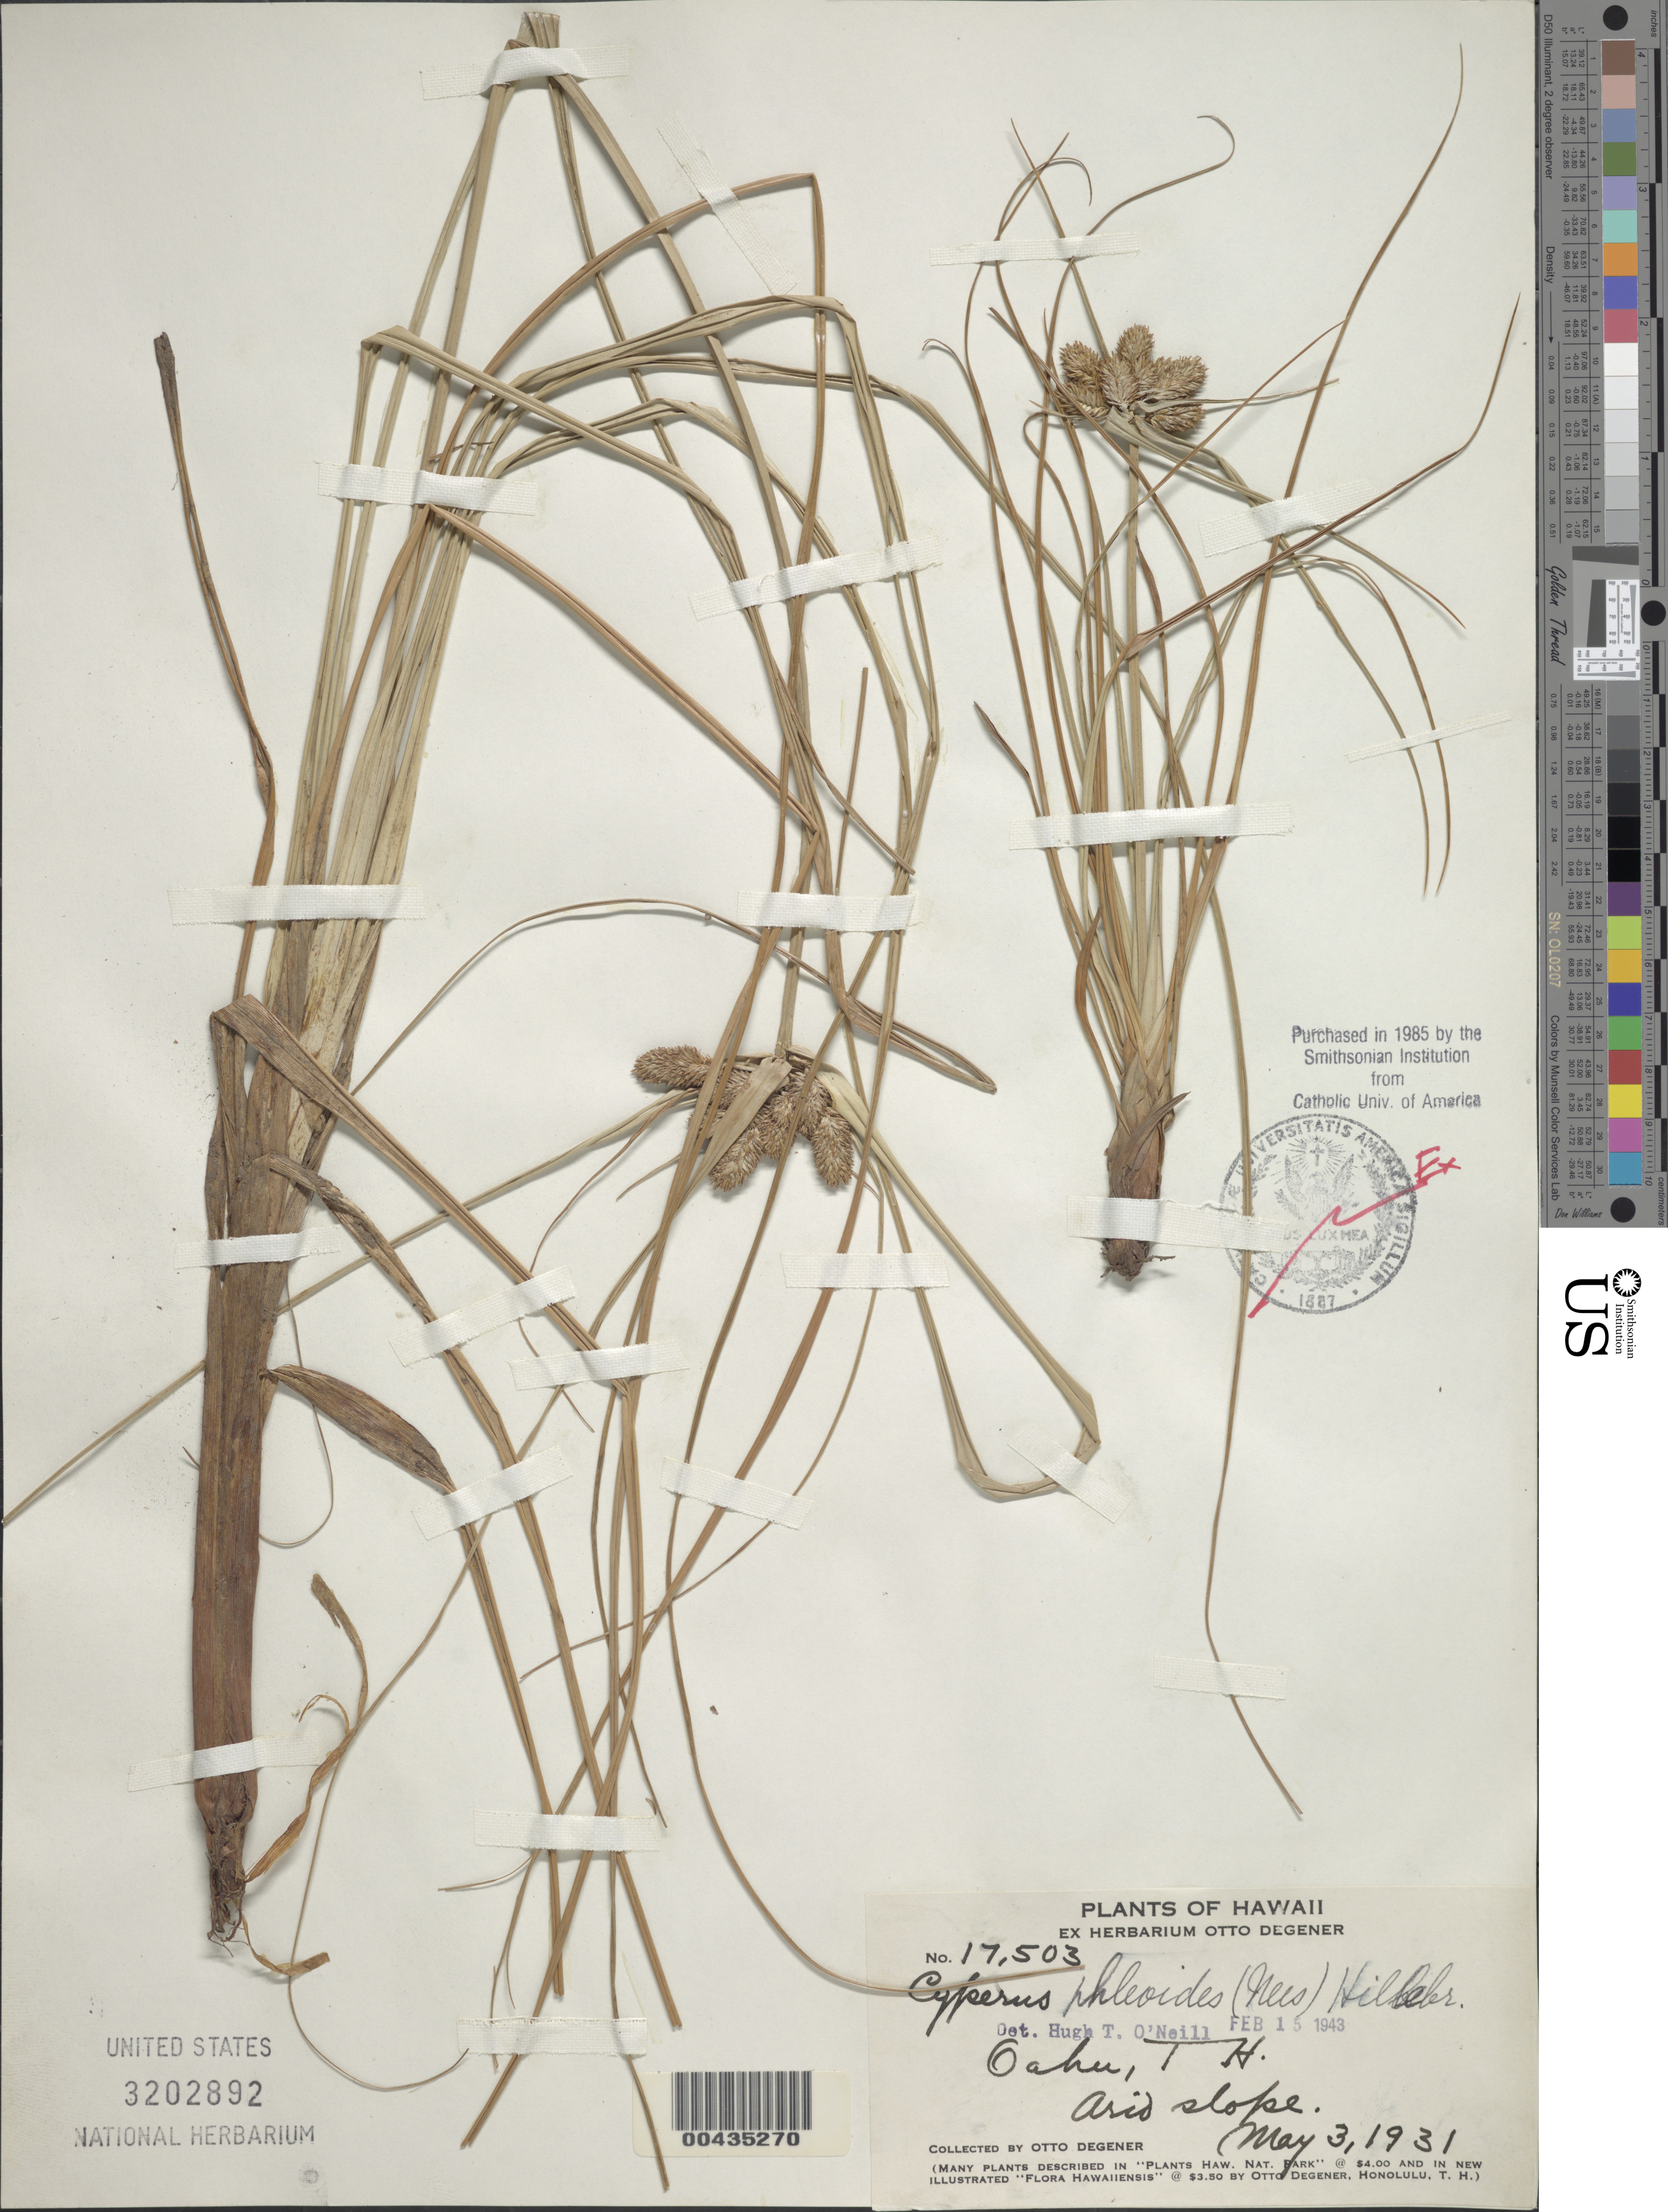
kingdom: Plantae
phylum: Tracheophyta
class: Liliopsida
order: Poales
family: Cyperaceae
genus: Cyperus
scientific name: Cyperus phleoides var. phleoides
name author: (Nees ex Kunth) Hillebr.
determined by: Strong, Mark T., (BOT), Smithsonian Institution - National Museum of Natural History (UNITED STATES)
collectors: O. Degener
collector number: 17503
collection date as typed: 3 May 1931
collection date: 1931-05-03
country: United States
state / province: Hawaii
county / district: Honolulu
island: Oahu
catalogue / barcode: US 3202892